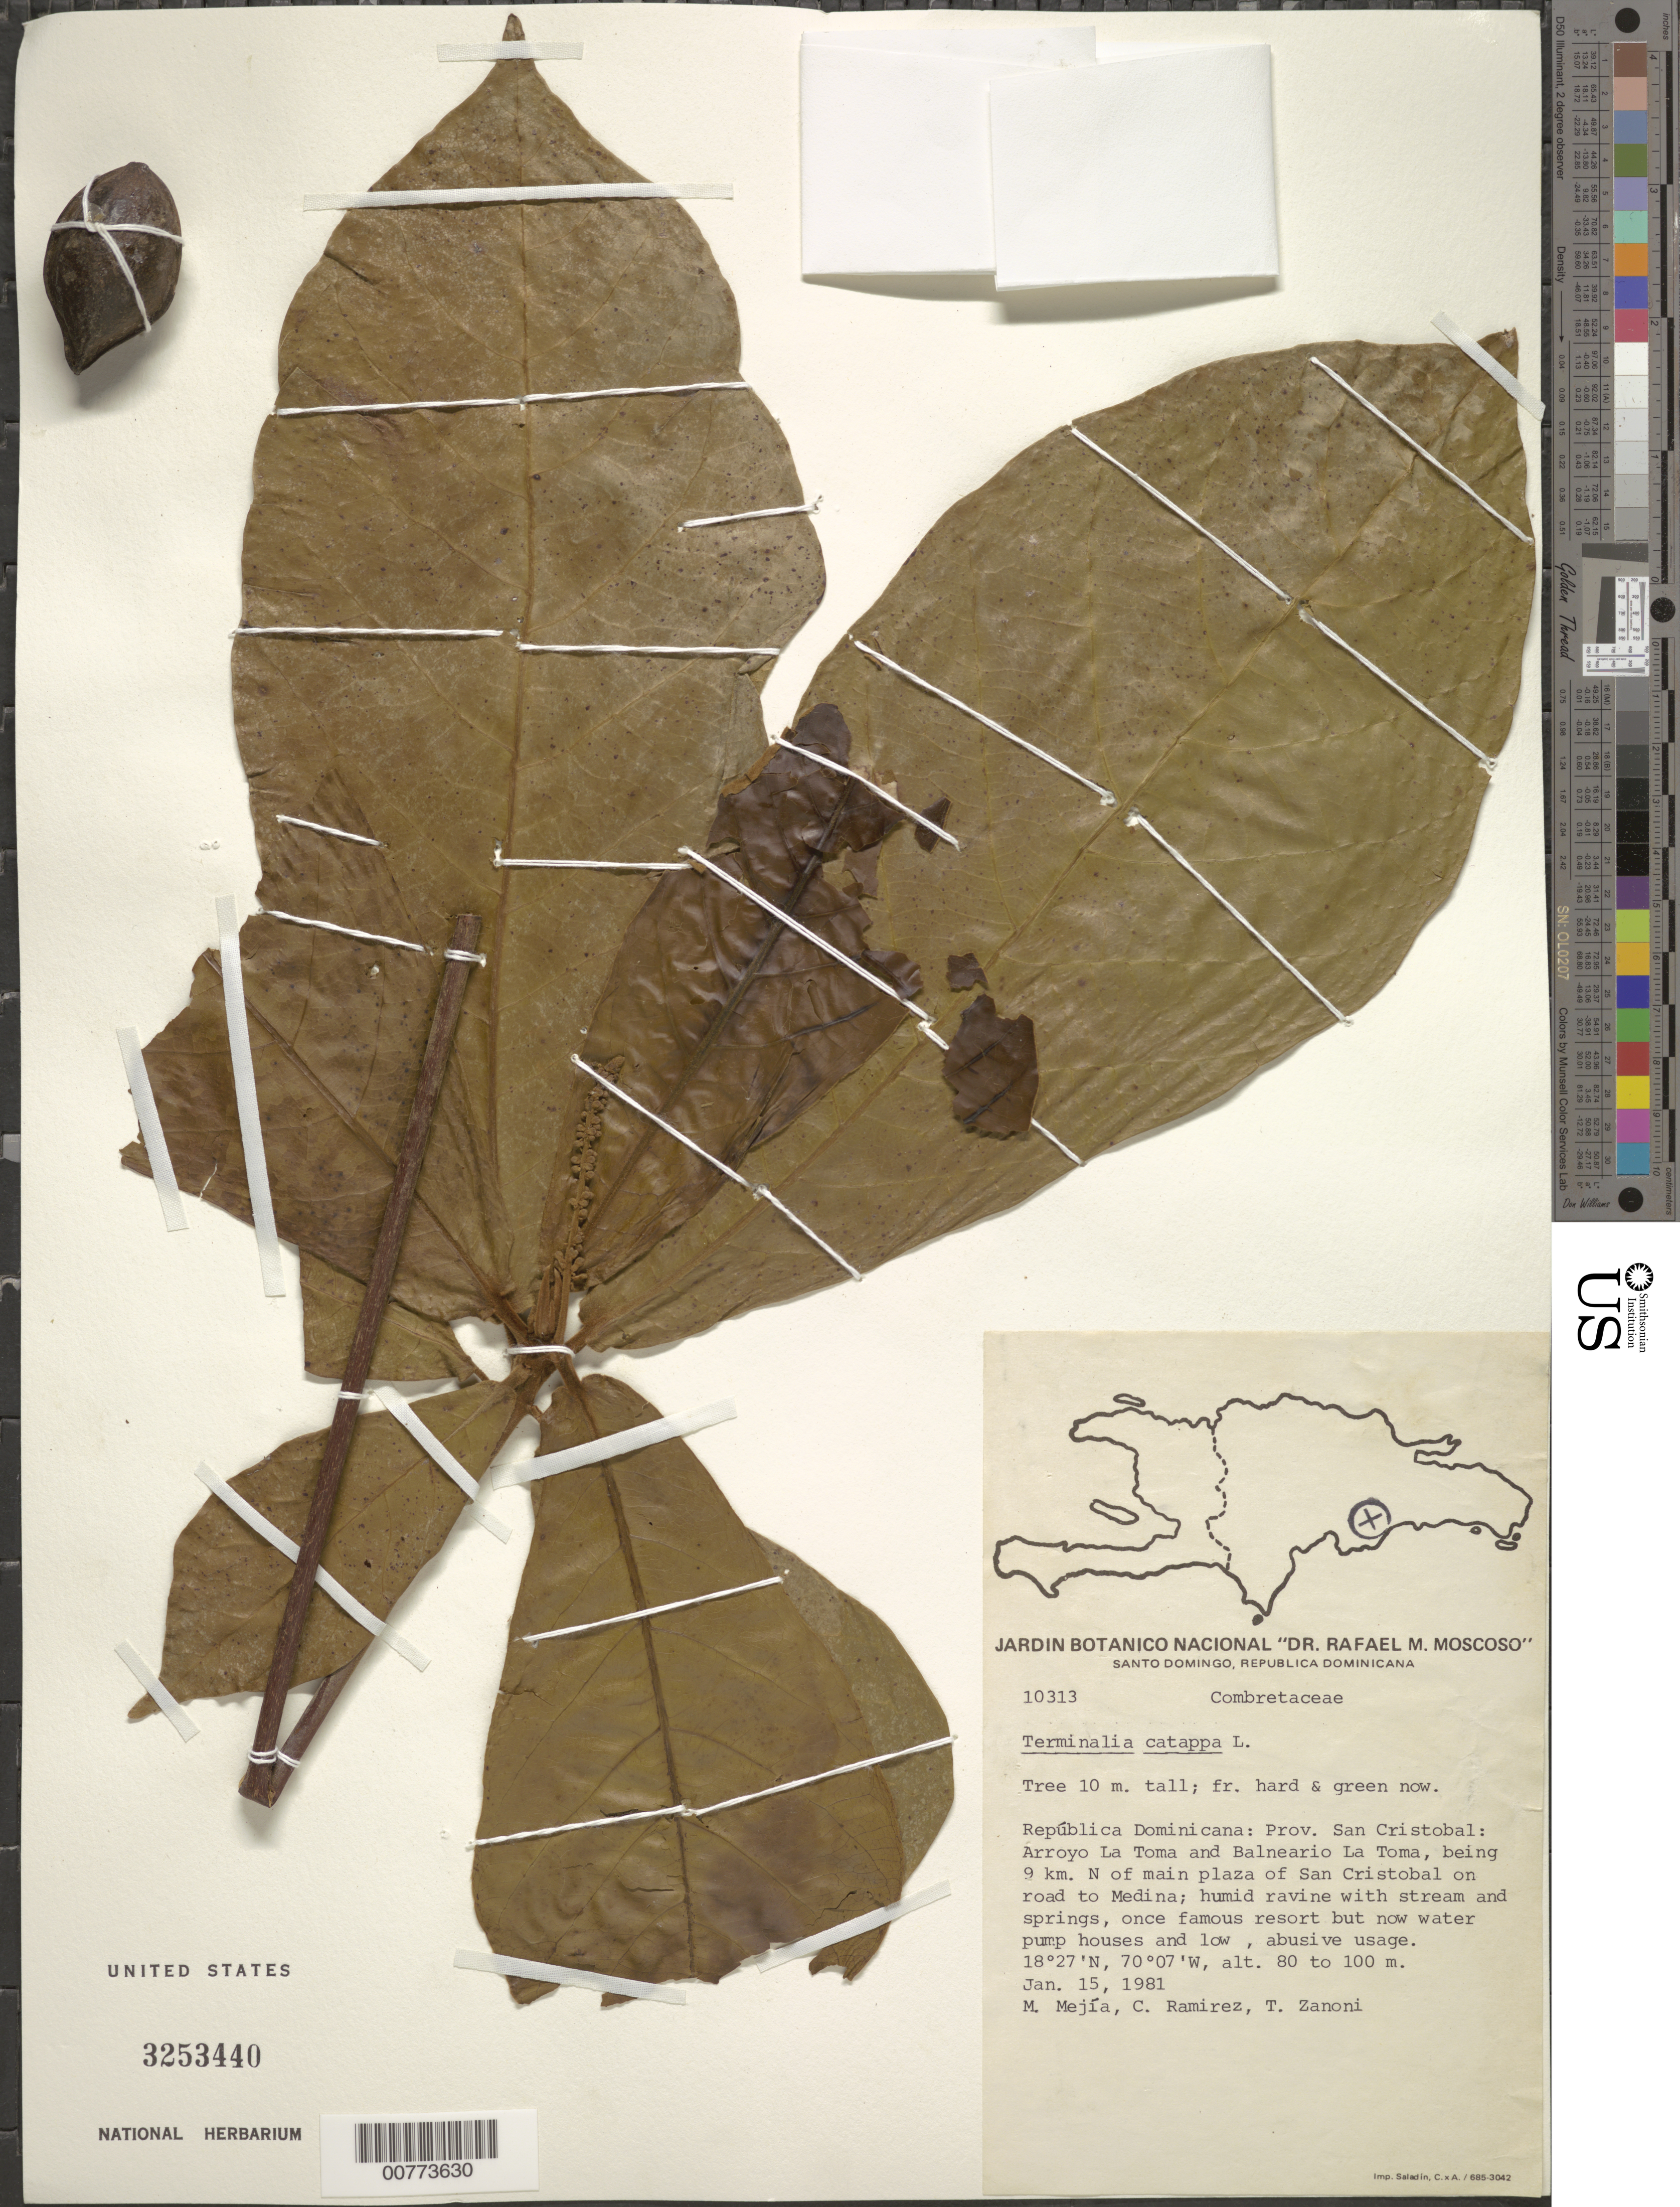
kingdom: Plantae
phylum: Tracheophyta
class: Magnoliopsida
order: Myrtales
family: Combretaceae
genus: Terminalia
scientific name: Terminalia catappa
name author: L.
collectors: M. Mejia, C. Ramirez & T. A. Zanoni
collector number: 10313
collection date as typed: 15 Jan 1981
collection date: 1981-01-15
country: Dominican Republic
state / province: San Cristobal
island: Hispaniola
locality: Arroyo La Toma and Balneario La Toma, being 9 km north of main plaza of San Cristobal on road to Medina, once famous resort but now water pump houses and low, abusive usage.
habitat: Humid ravine with stream and springs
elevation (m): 80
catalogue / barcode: US 3253440